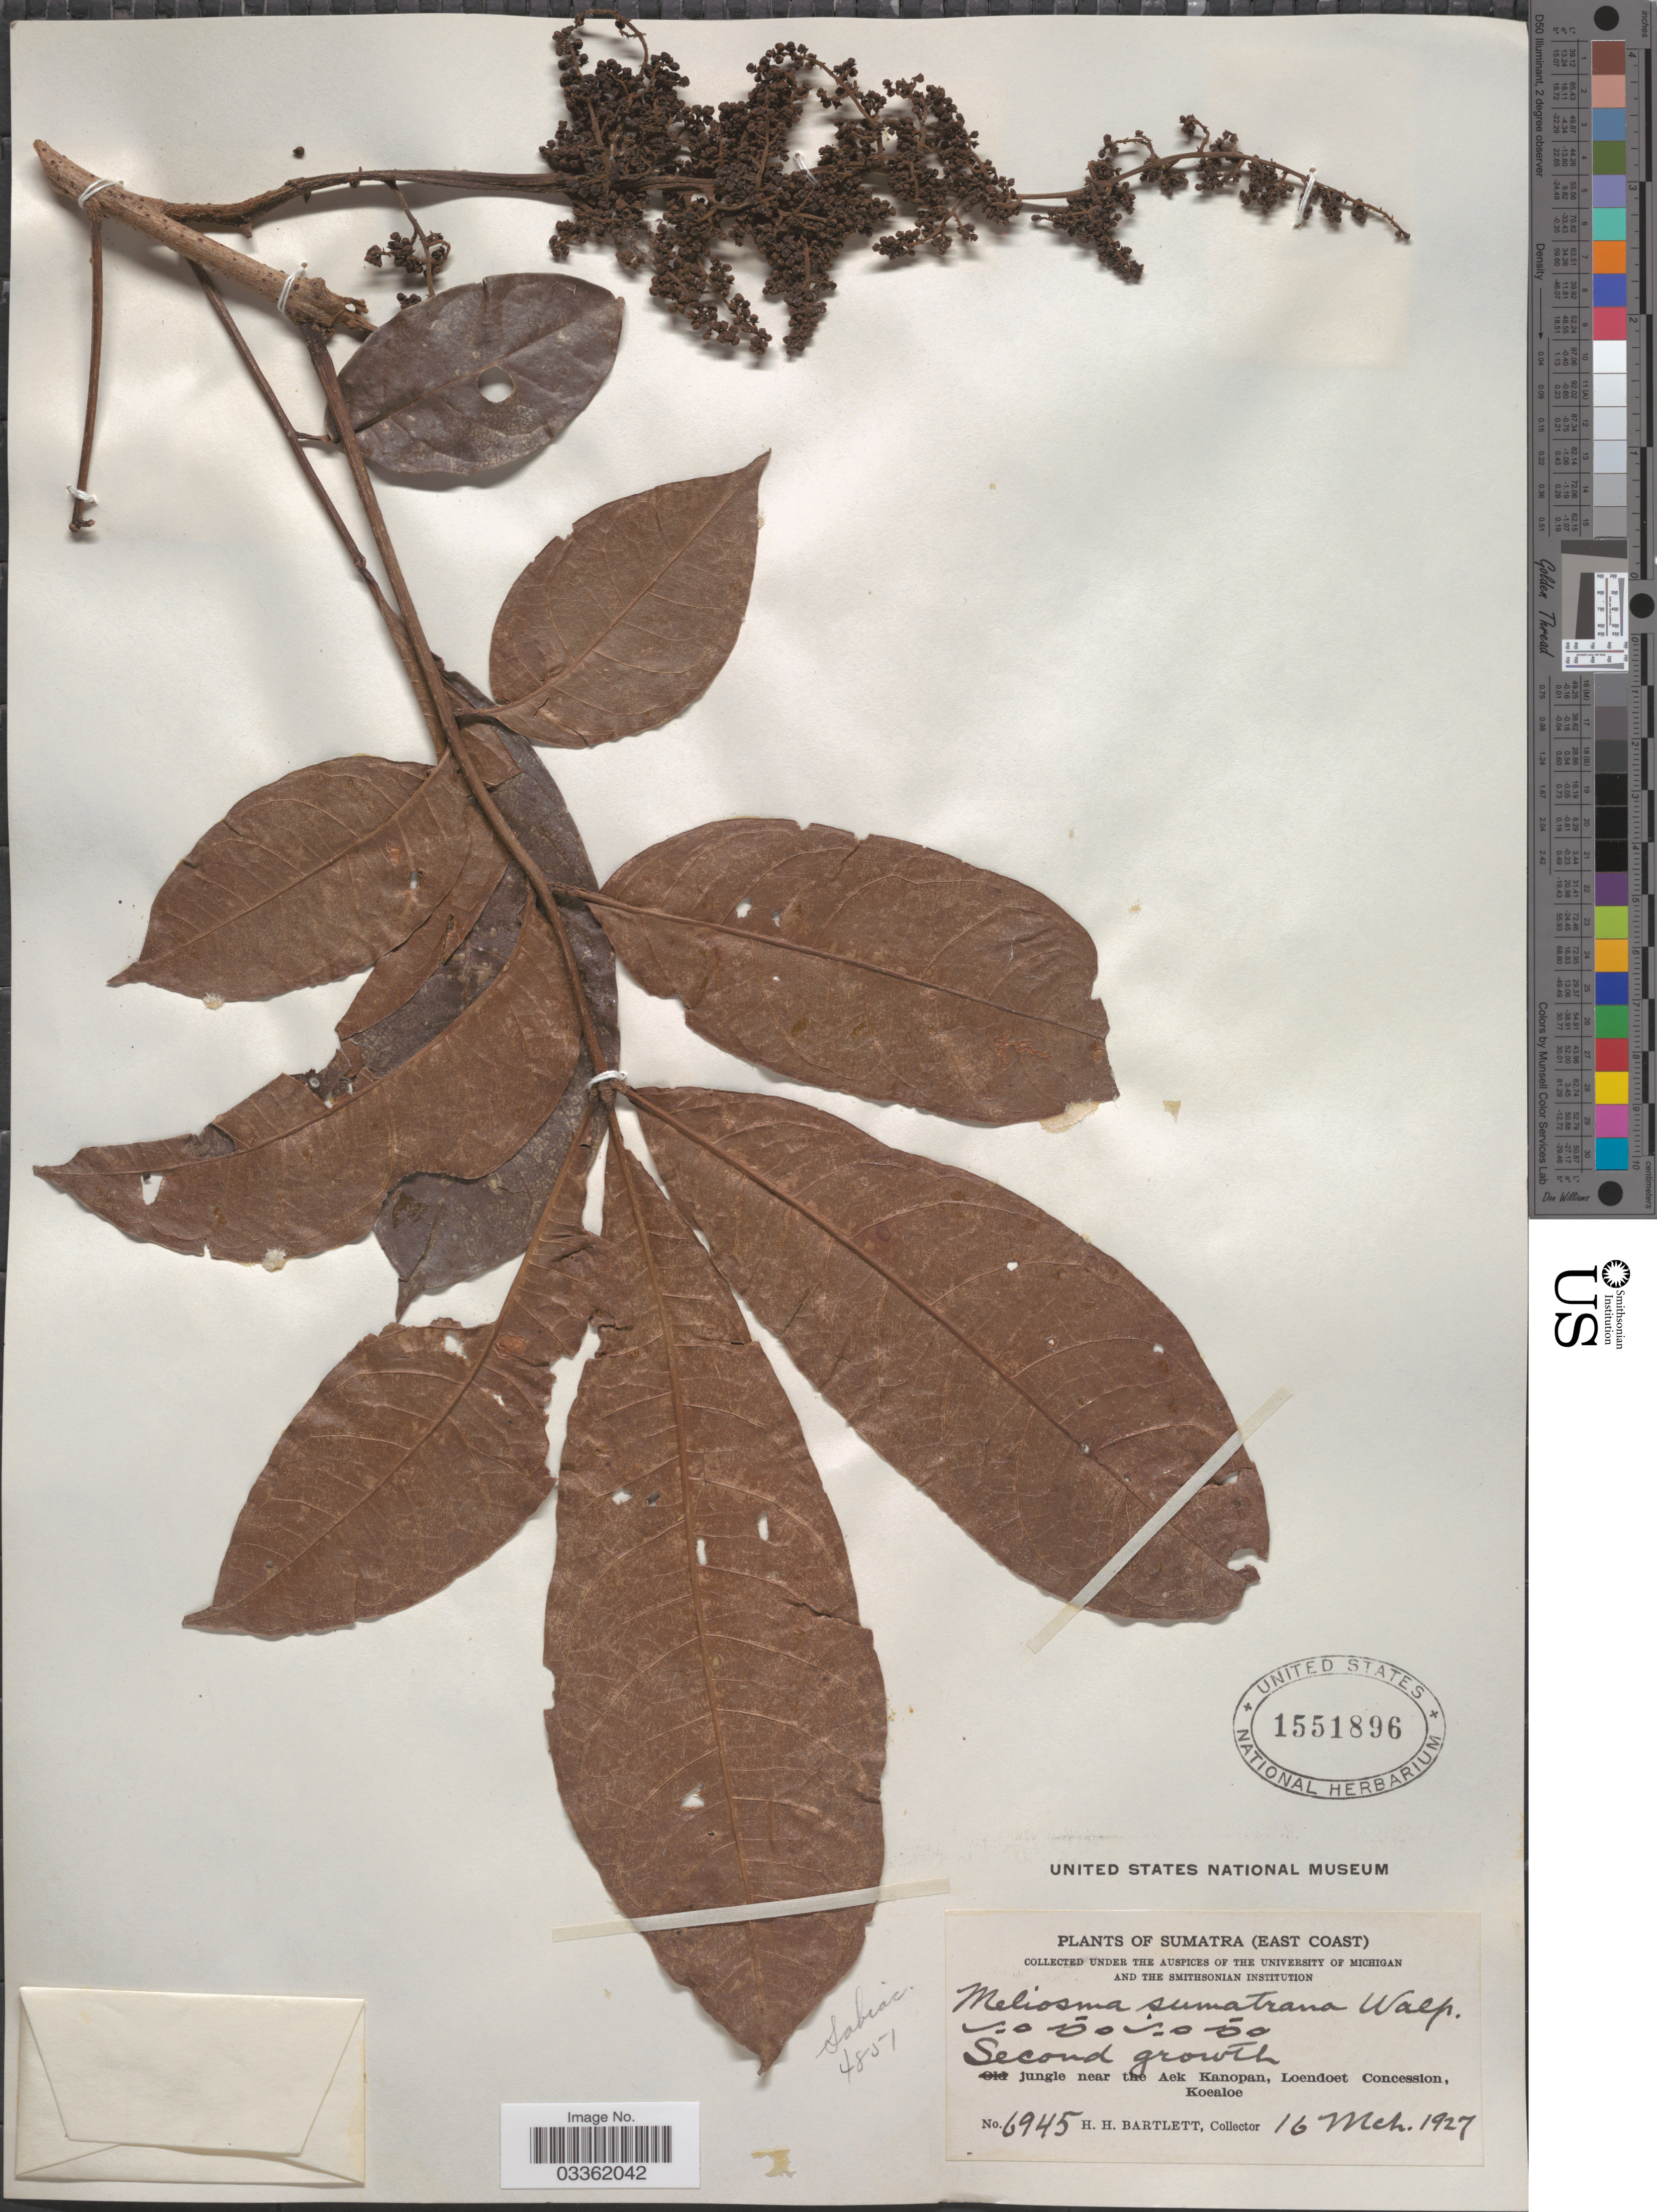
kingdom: Plantae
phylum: Tracheophyta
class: Magnoliopsida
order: Proteales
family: Sabiaceae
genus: Meliosma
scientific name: Meliosma sumatrana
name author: (Jack) Walp.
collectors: H. H. Bartlett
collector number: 6945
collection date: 1927-03-16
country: Indonesia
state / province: Sumatra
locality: (East Coast). X. Second growth jungle near the Aek Kanopan, Loendoet Concession, Koealoe.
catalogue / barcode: US 1551896